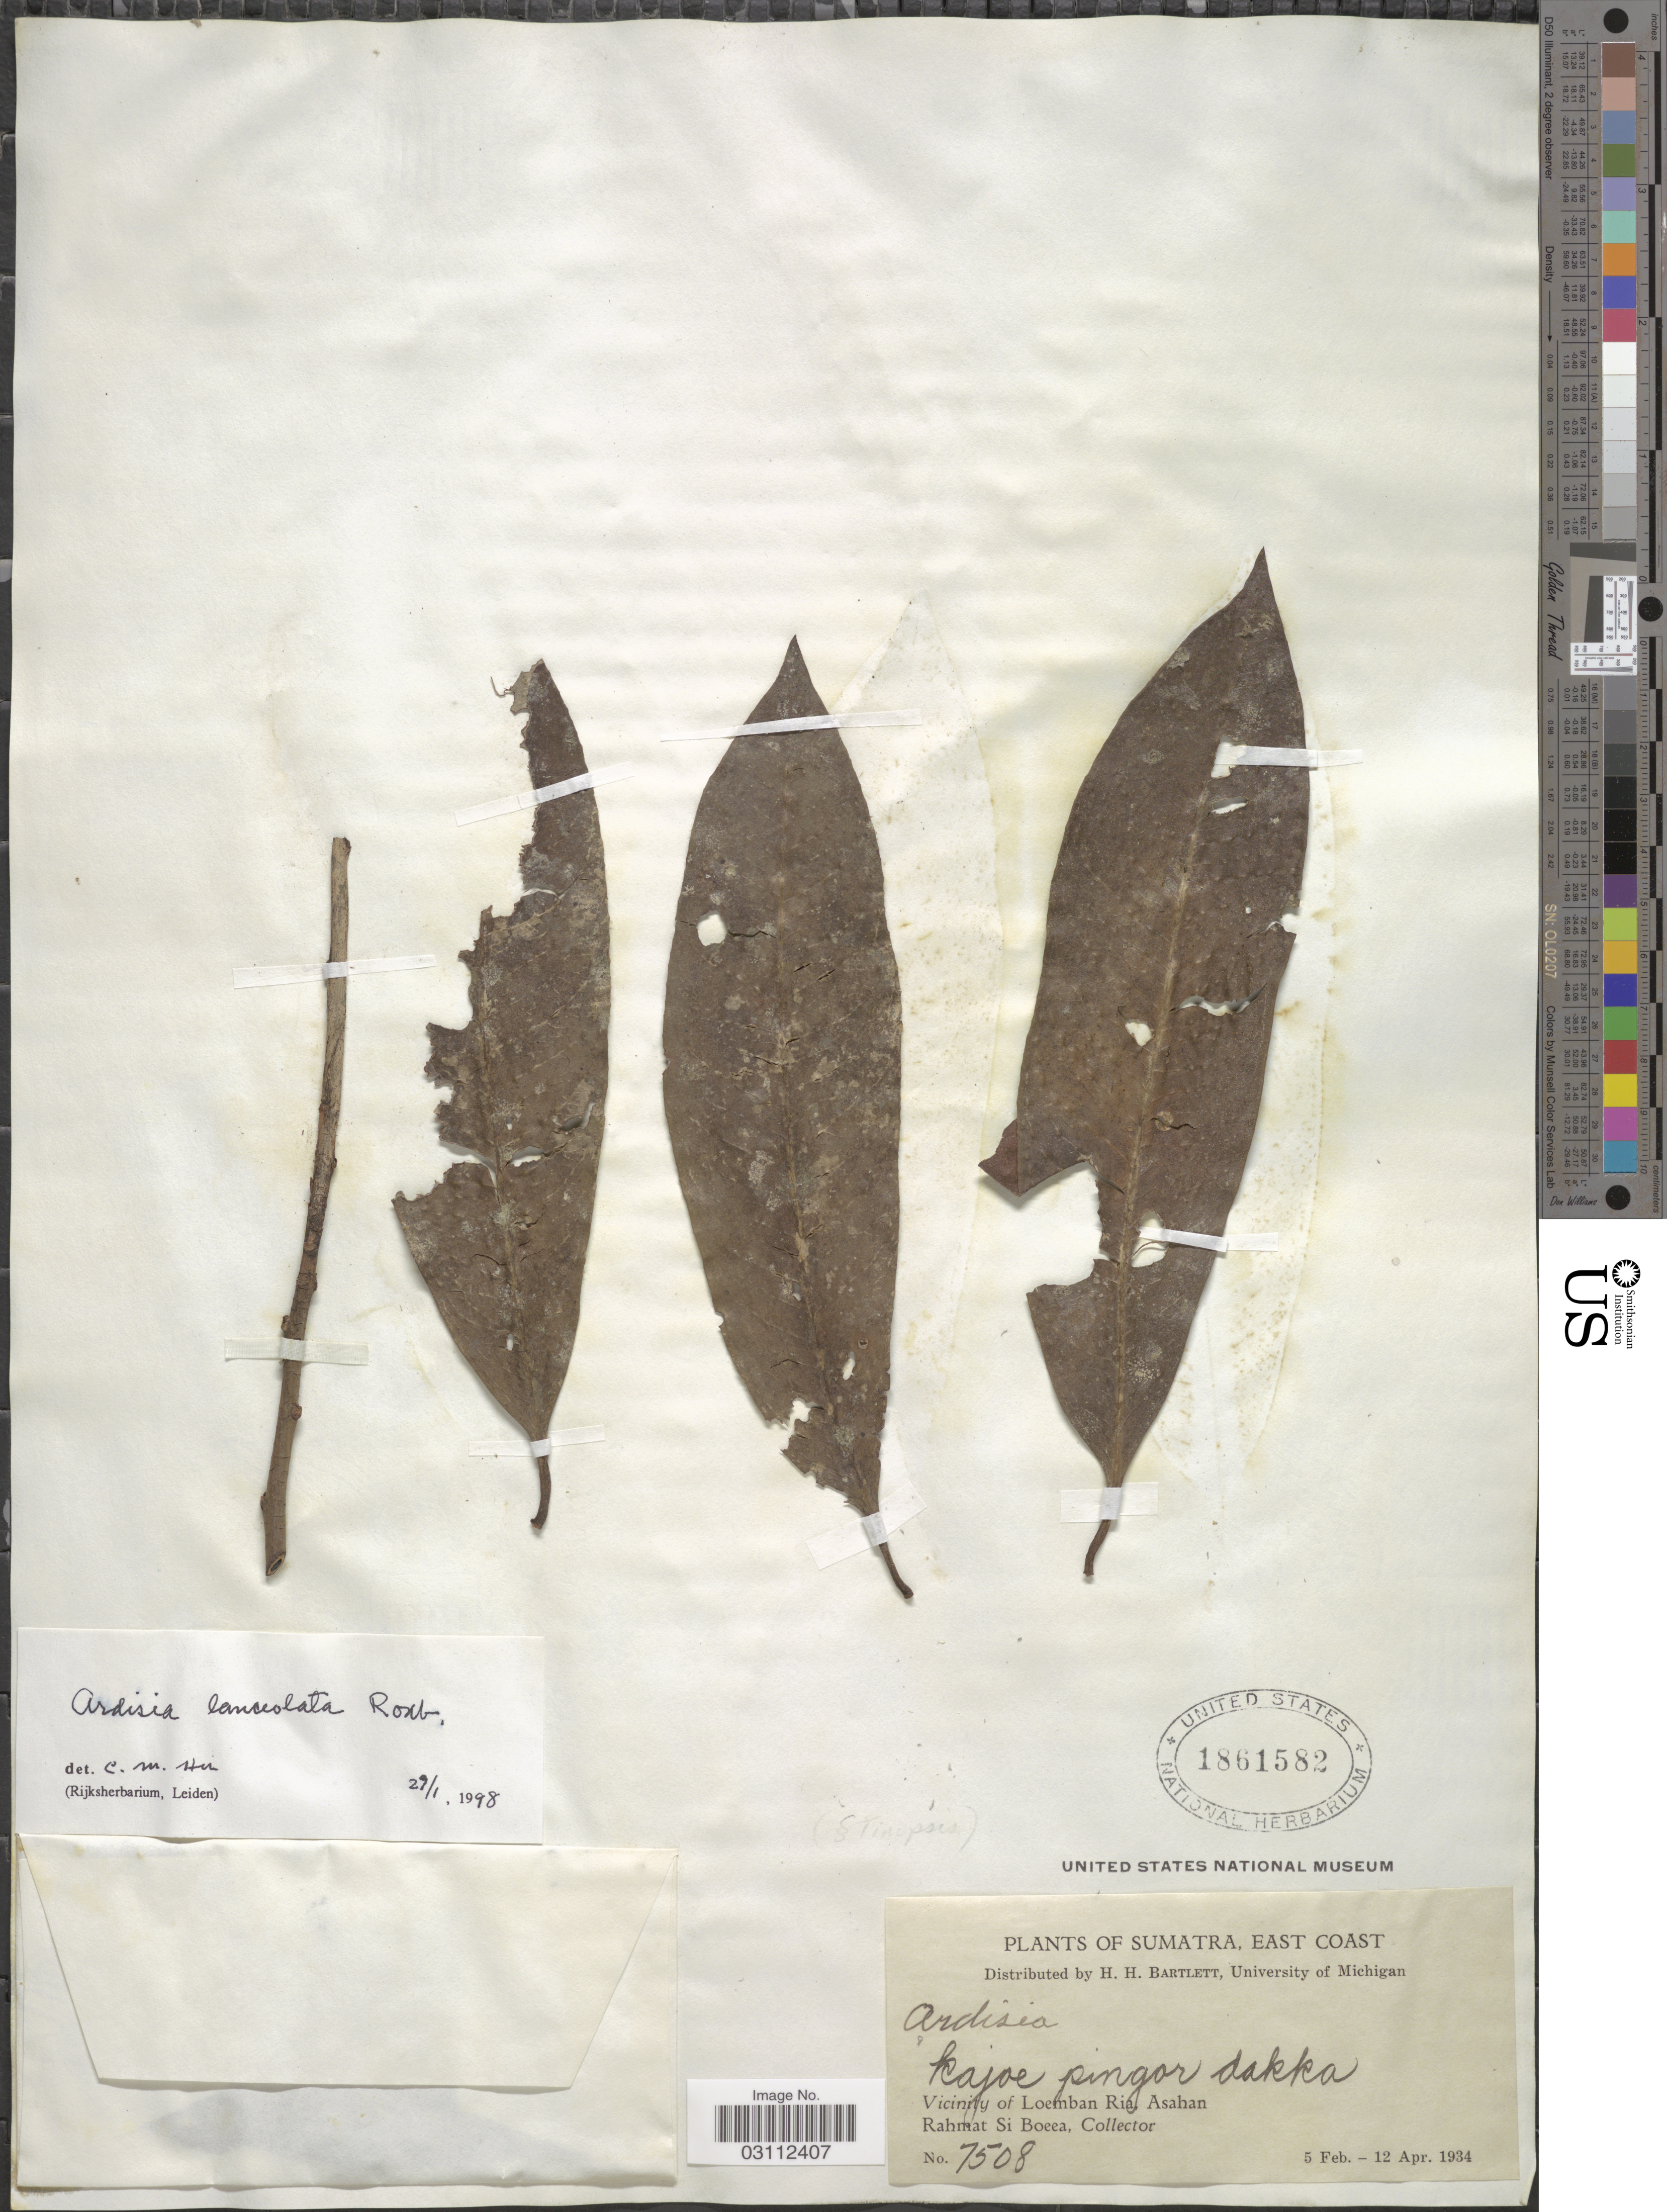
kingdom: Plantae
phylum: Tracheophyta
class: Magnoliopsida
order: Ericales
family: Primulaceae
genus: Ardisia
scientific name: Ardisia lanceolata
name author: Roxb.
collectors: Rahmat Si Boeea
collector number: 7508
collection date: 1934-02-05/1934-04-12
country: Indonesia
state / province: Sumatra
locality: East Coast. Vicinity of Loemban Ria, Asahan.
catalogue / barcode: US 1861582